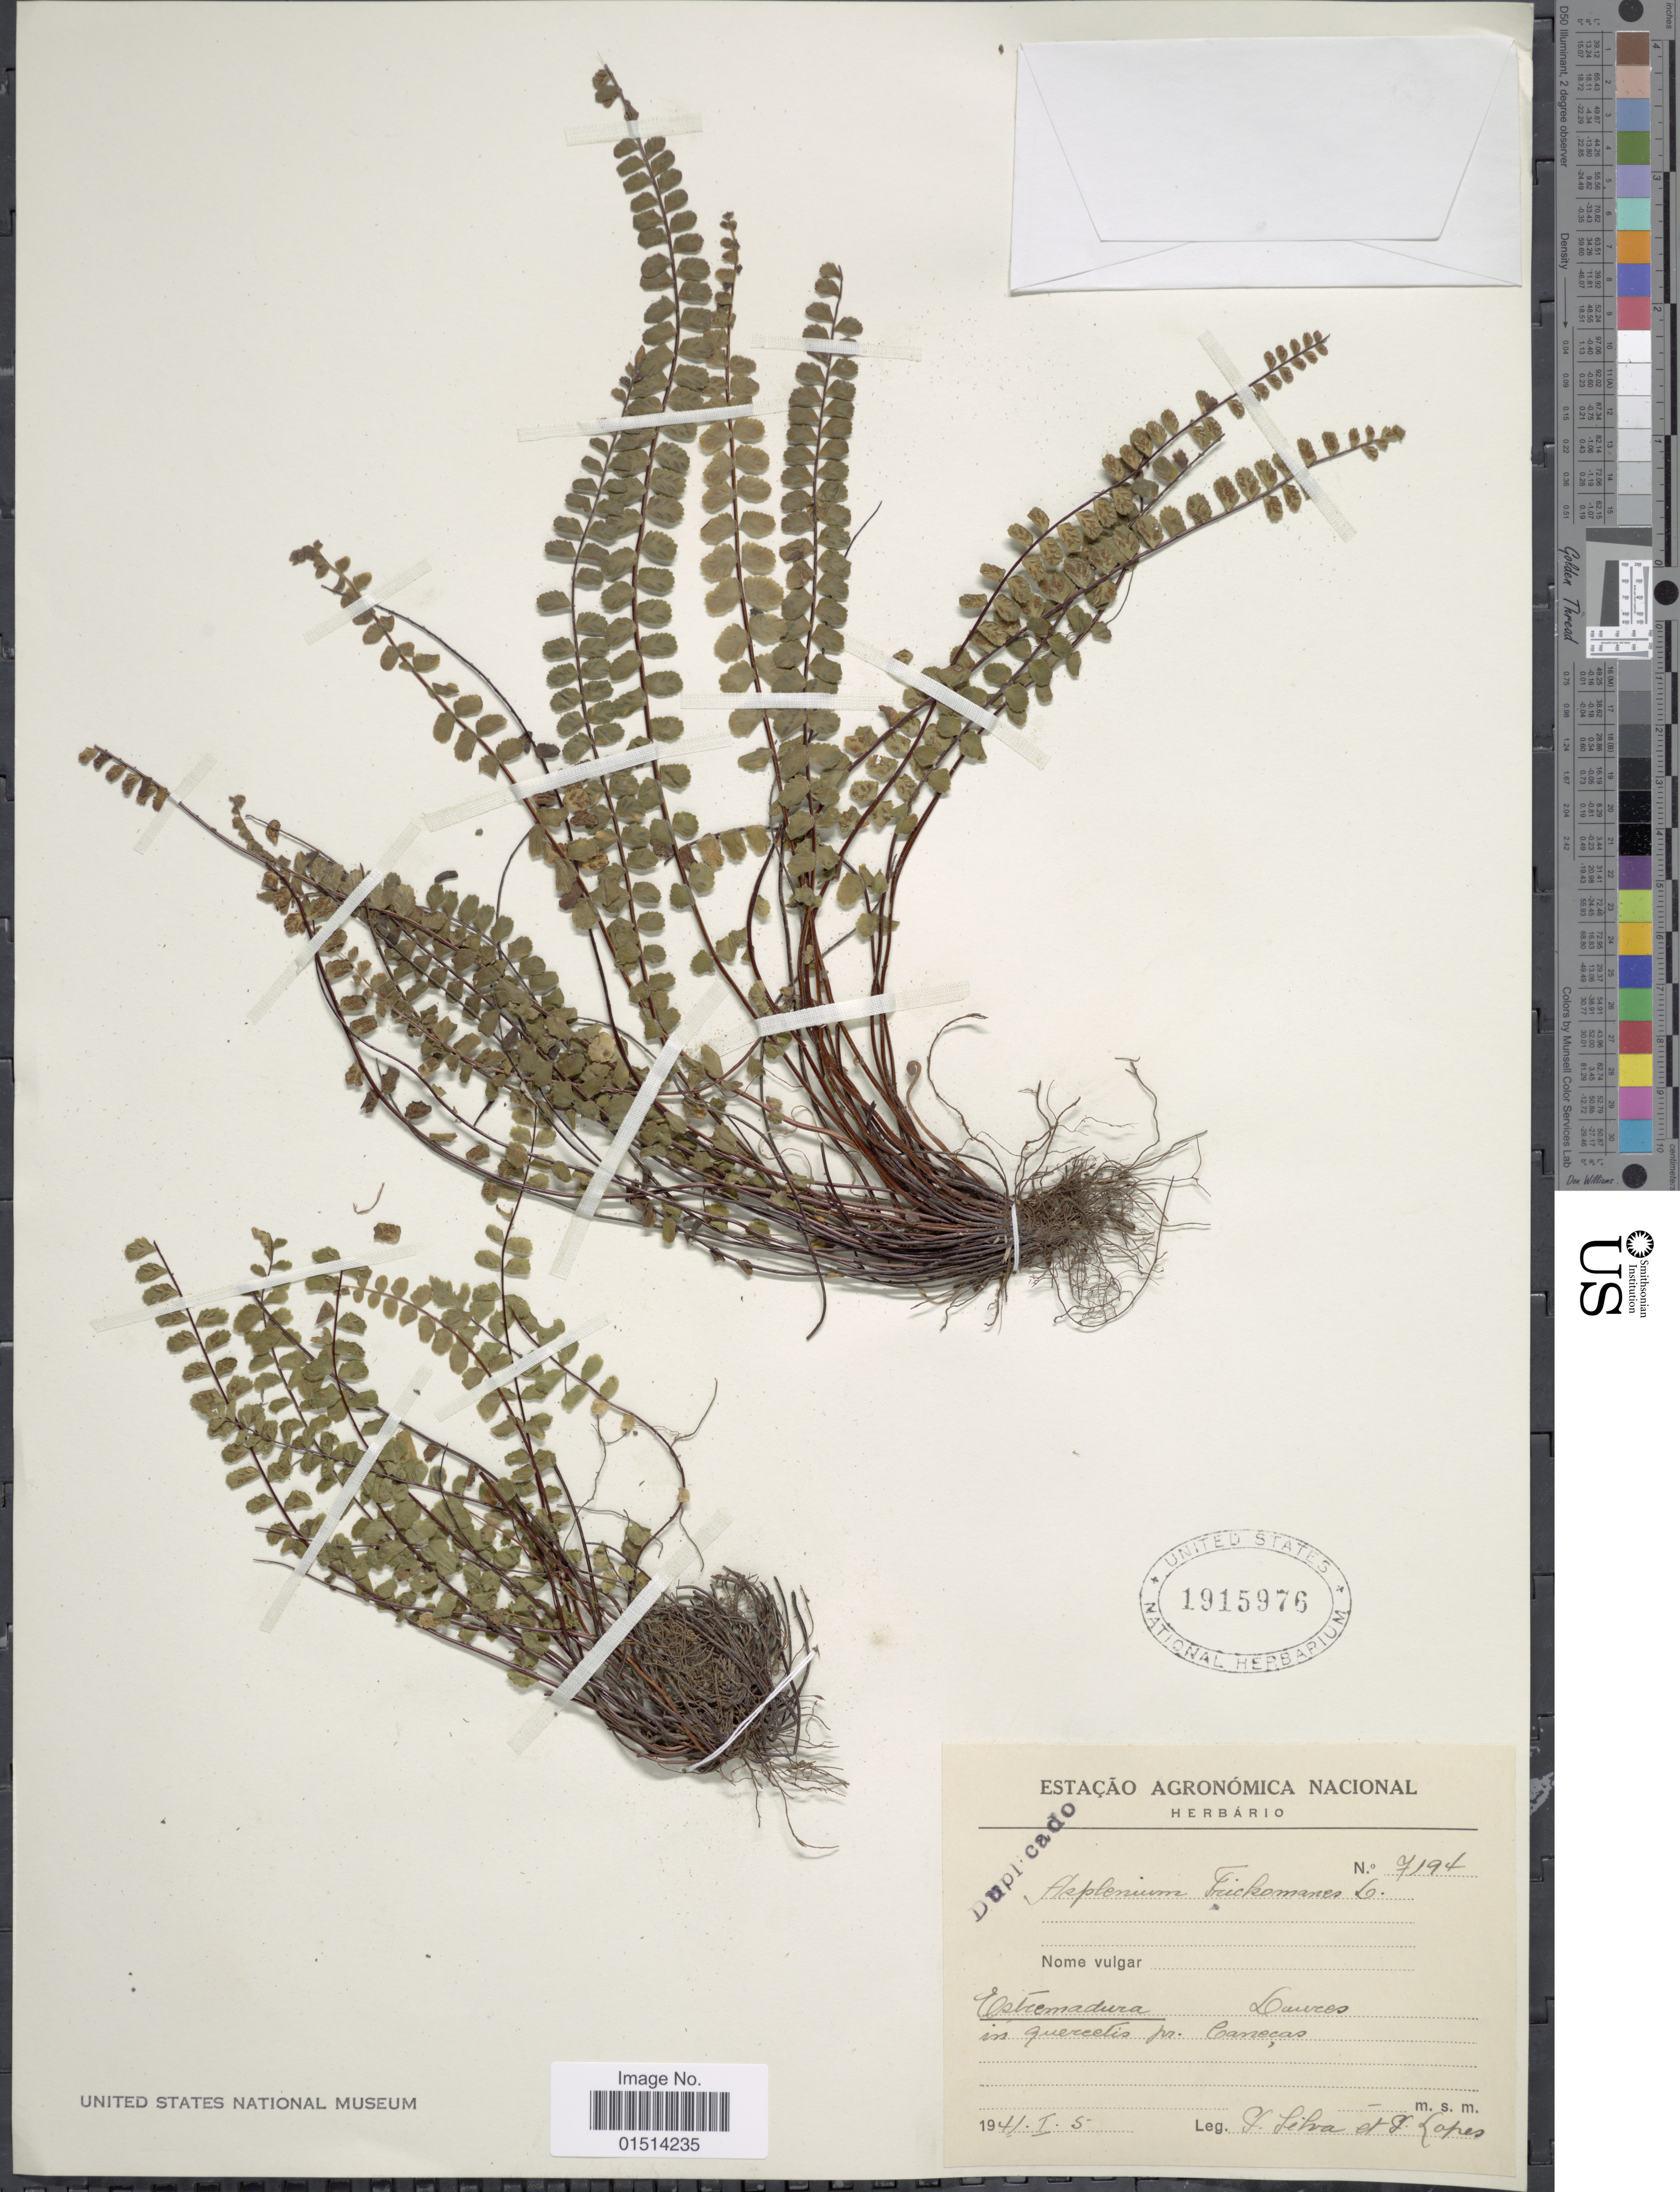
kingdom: Plantae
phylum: Tracheophyta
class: Polypodiopsida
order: Polypodiales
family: Aspleniaceae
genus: Asplenium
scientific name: Asplenium trichomanes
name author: L.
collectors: J. Silva & J. Lopes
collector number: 7194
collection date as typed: Transcribed d/m/y: 5/1/5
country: Portugal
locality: Estremadura, Lauros in guercelis pr. Camecas [interpreted]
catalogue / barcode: US 1915975